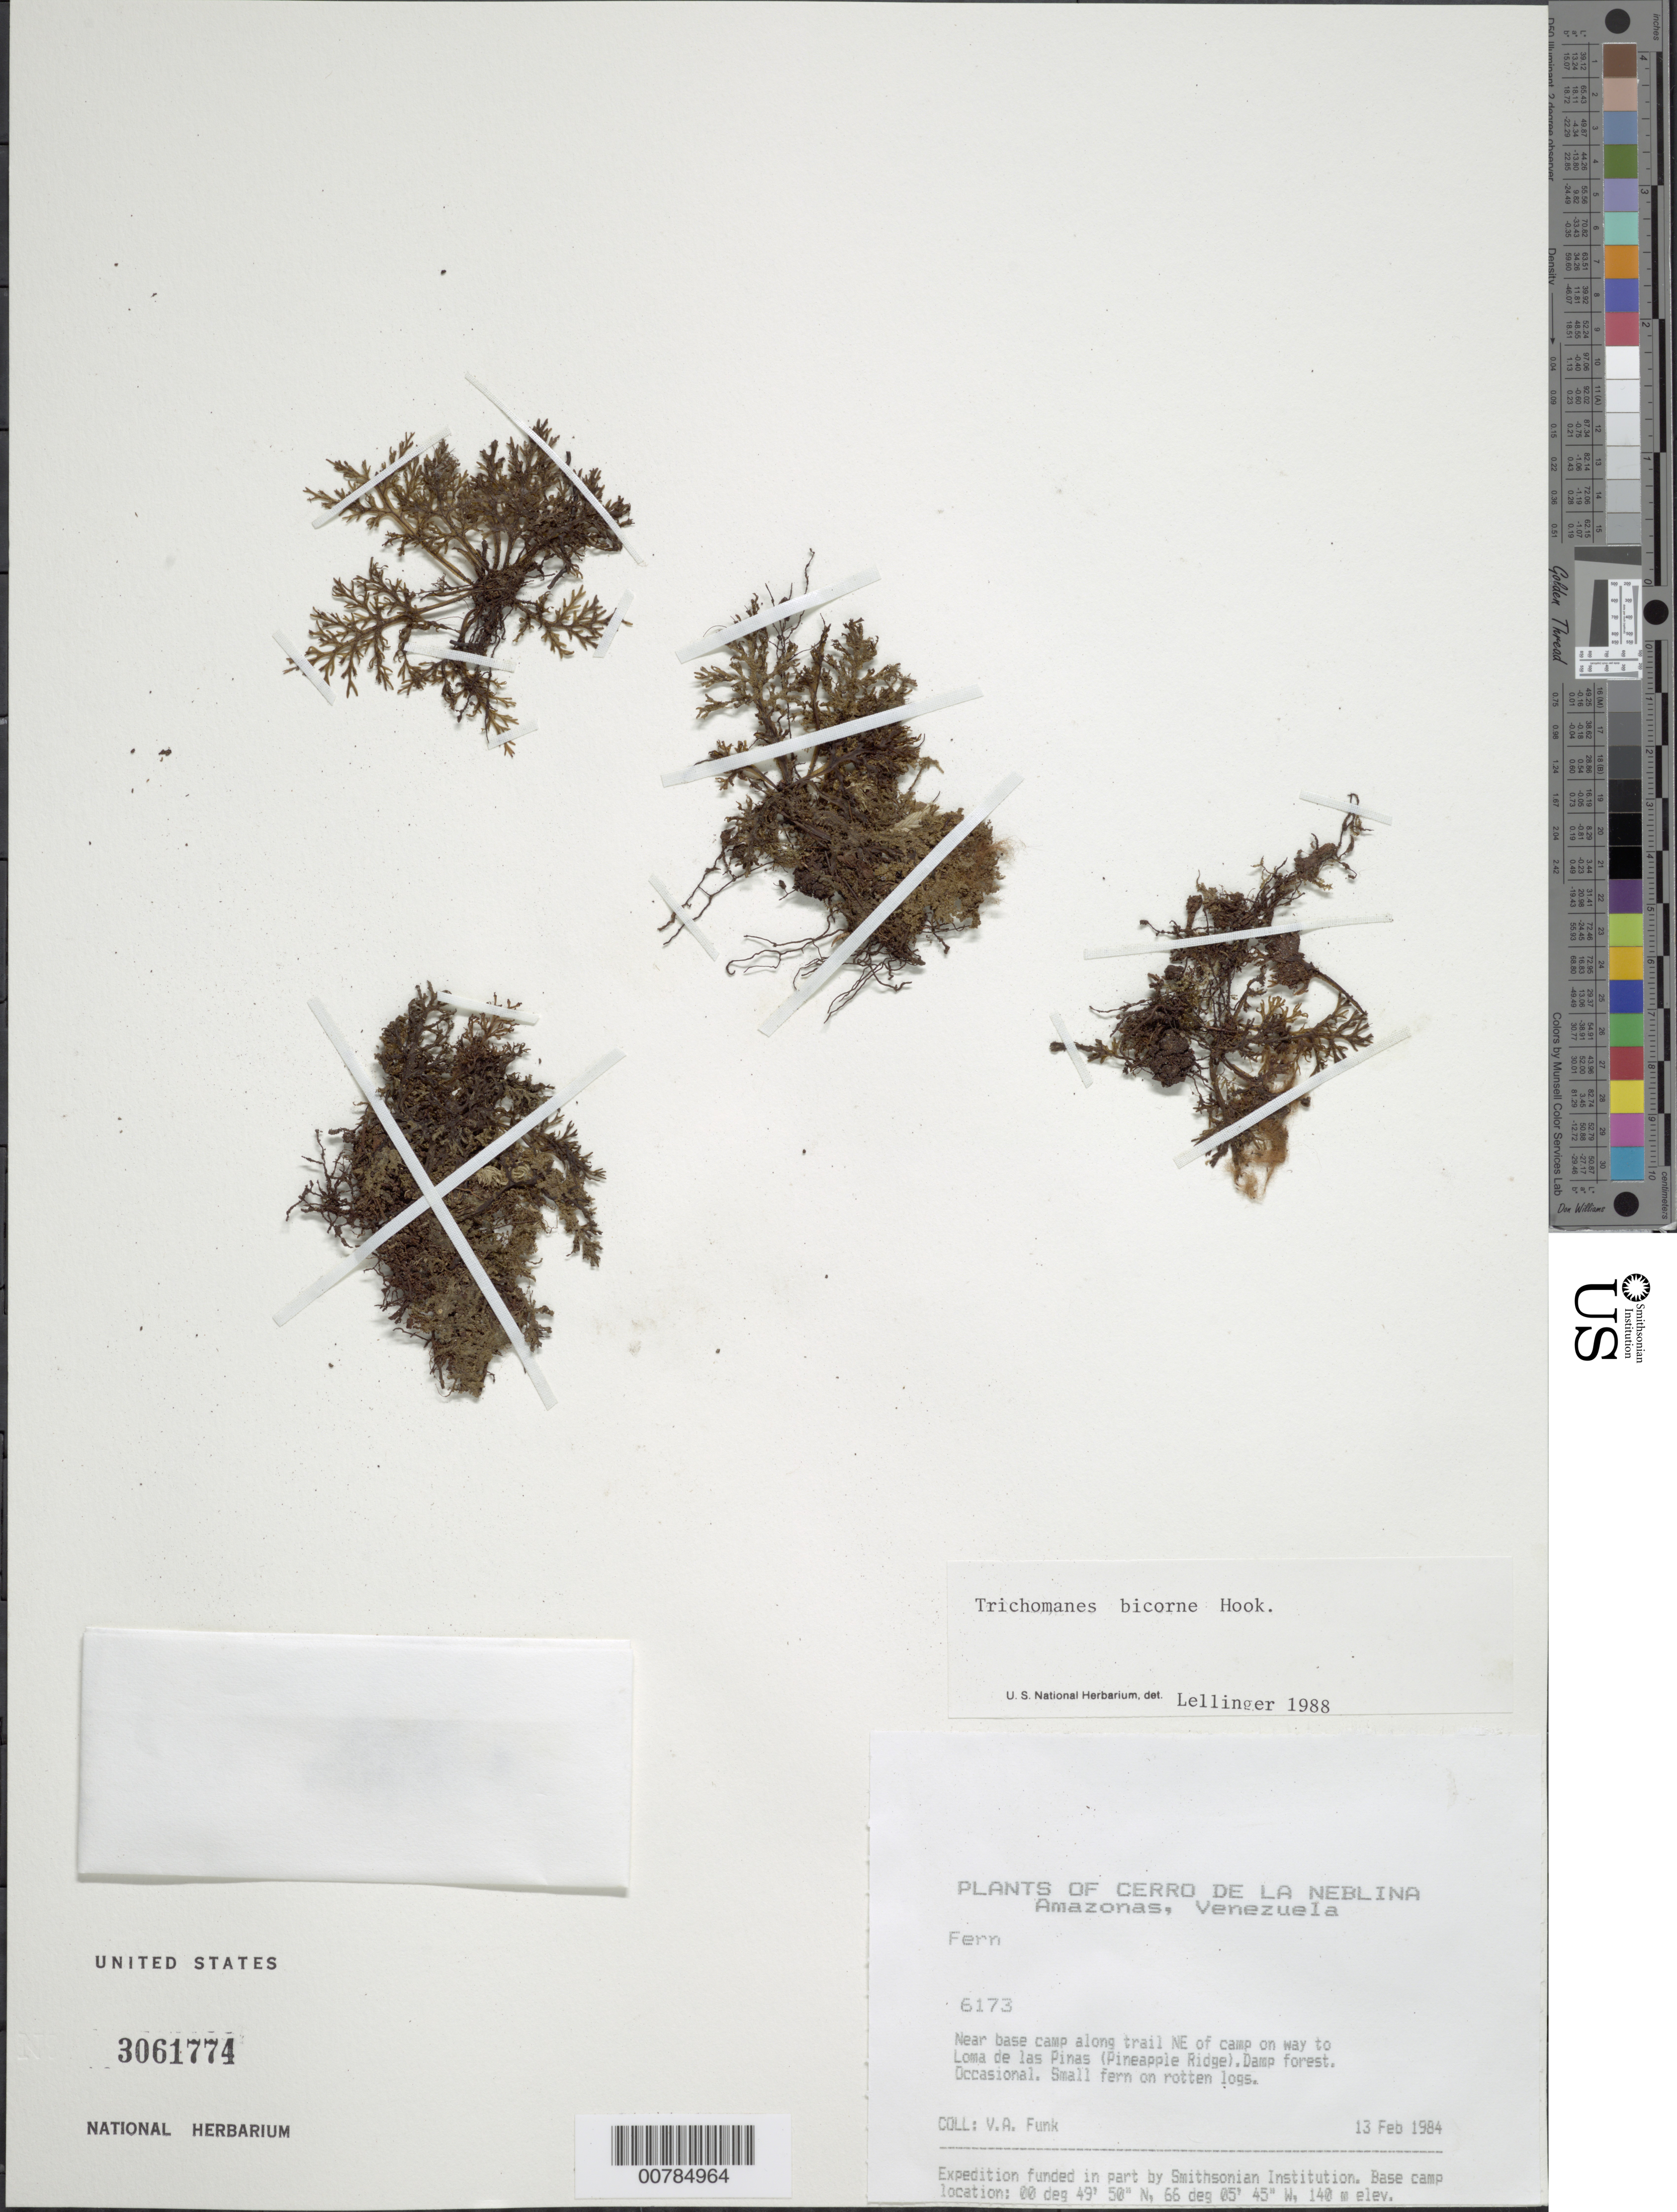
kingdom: Plantae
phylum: Tracheophyta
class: Polypodiopsida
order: Hymenophyllales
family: Hymenophyllaceae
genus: Trichomanes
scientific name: Trichomanes bicorne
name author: Hook.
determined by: Lellinger, David B., (BOT), Smithsonian Institution - National Museum of Natural History (UNITED STATES)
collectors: V. Funk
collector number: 6173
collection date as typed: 13-Feb-84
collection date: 1984-02-13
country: Venezuela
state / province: Amazonas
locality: Loma de las Pinas (Pinapple Ridge), near base camp along trail NE of camp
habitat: Damp forest; on rotten logs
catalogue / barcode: US 3061774